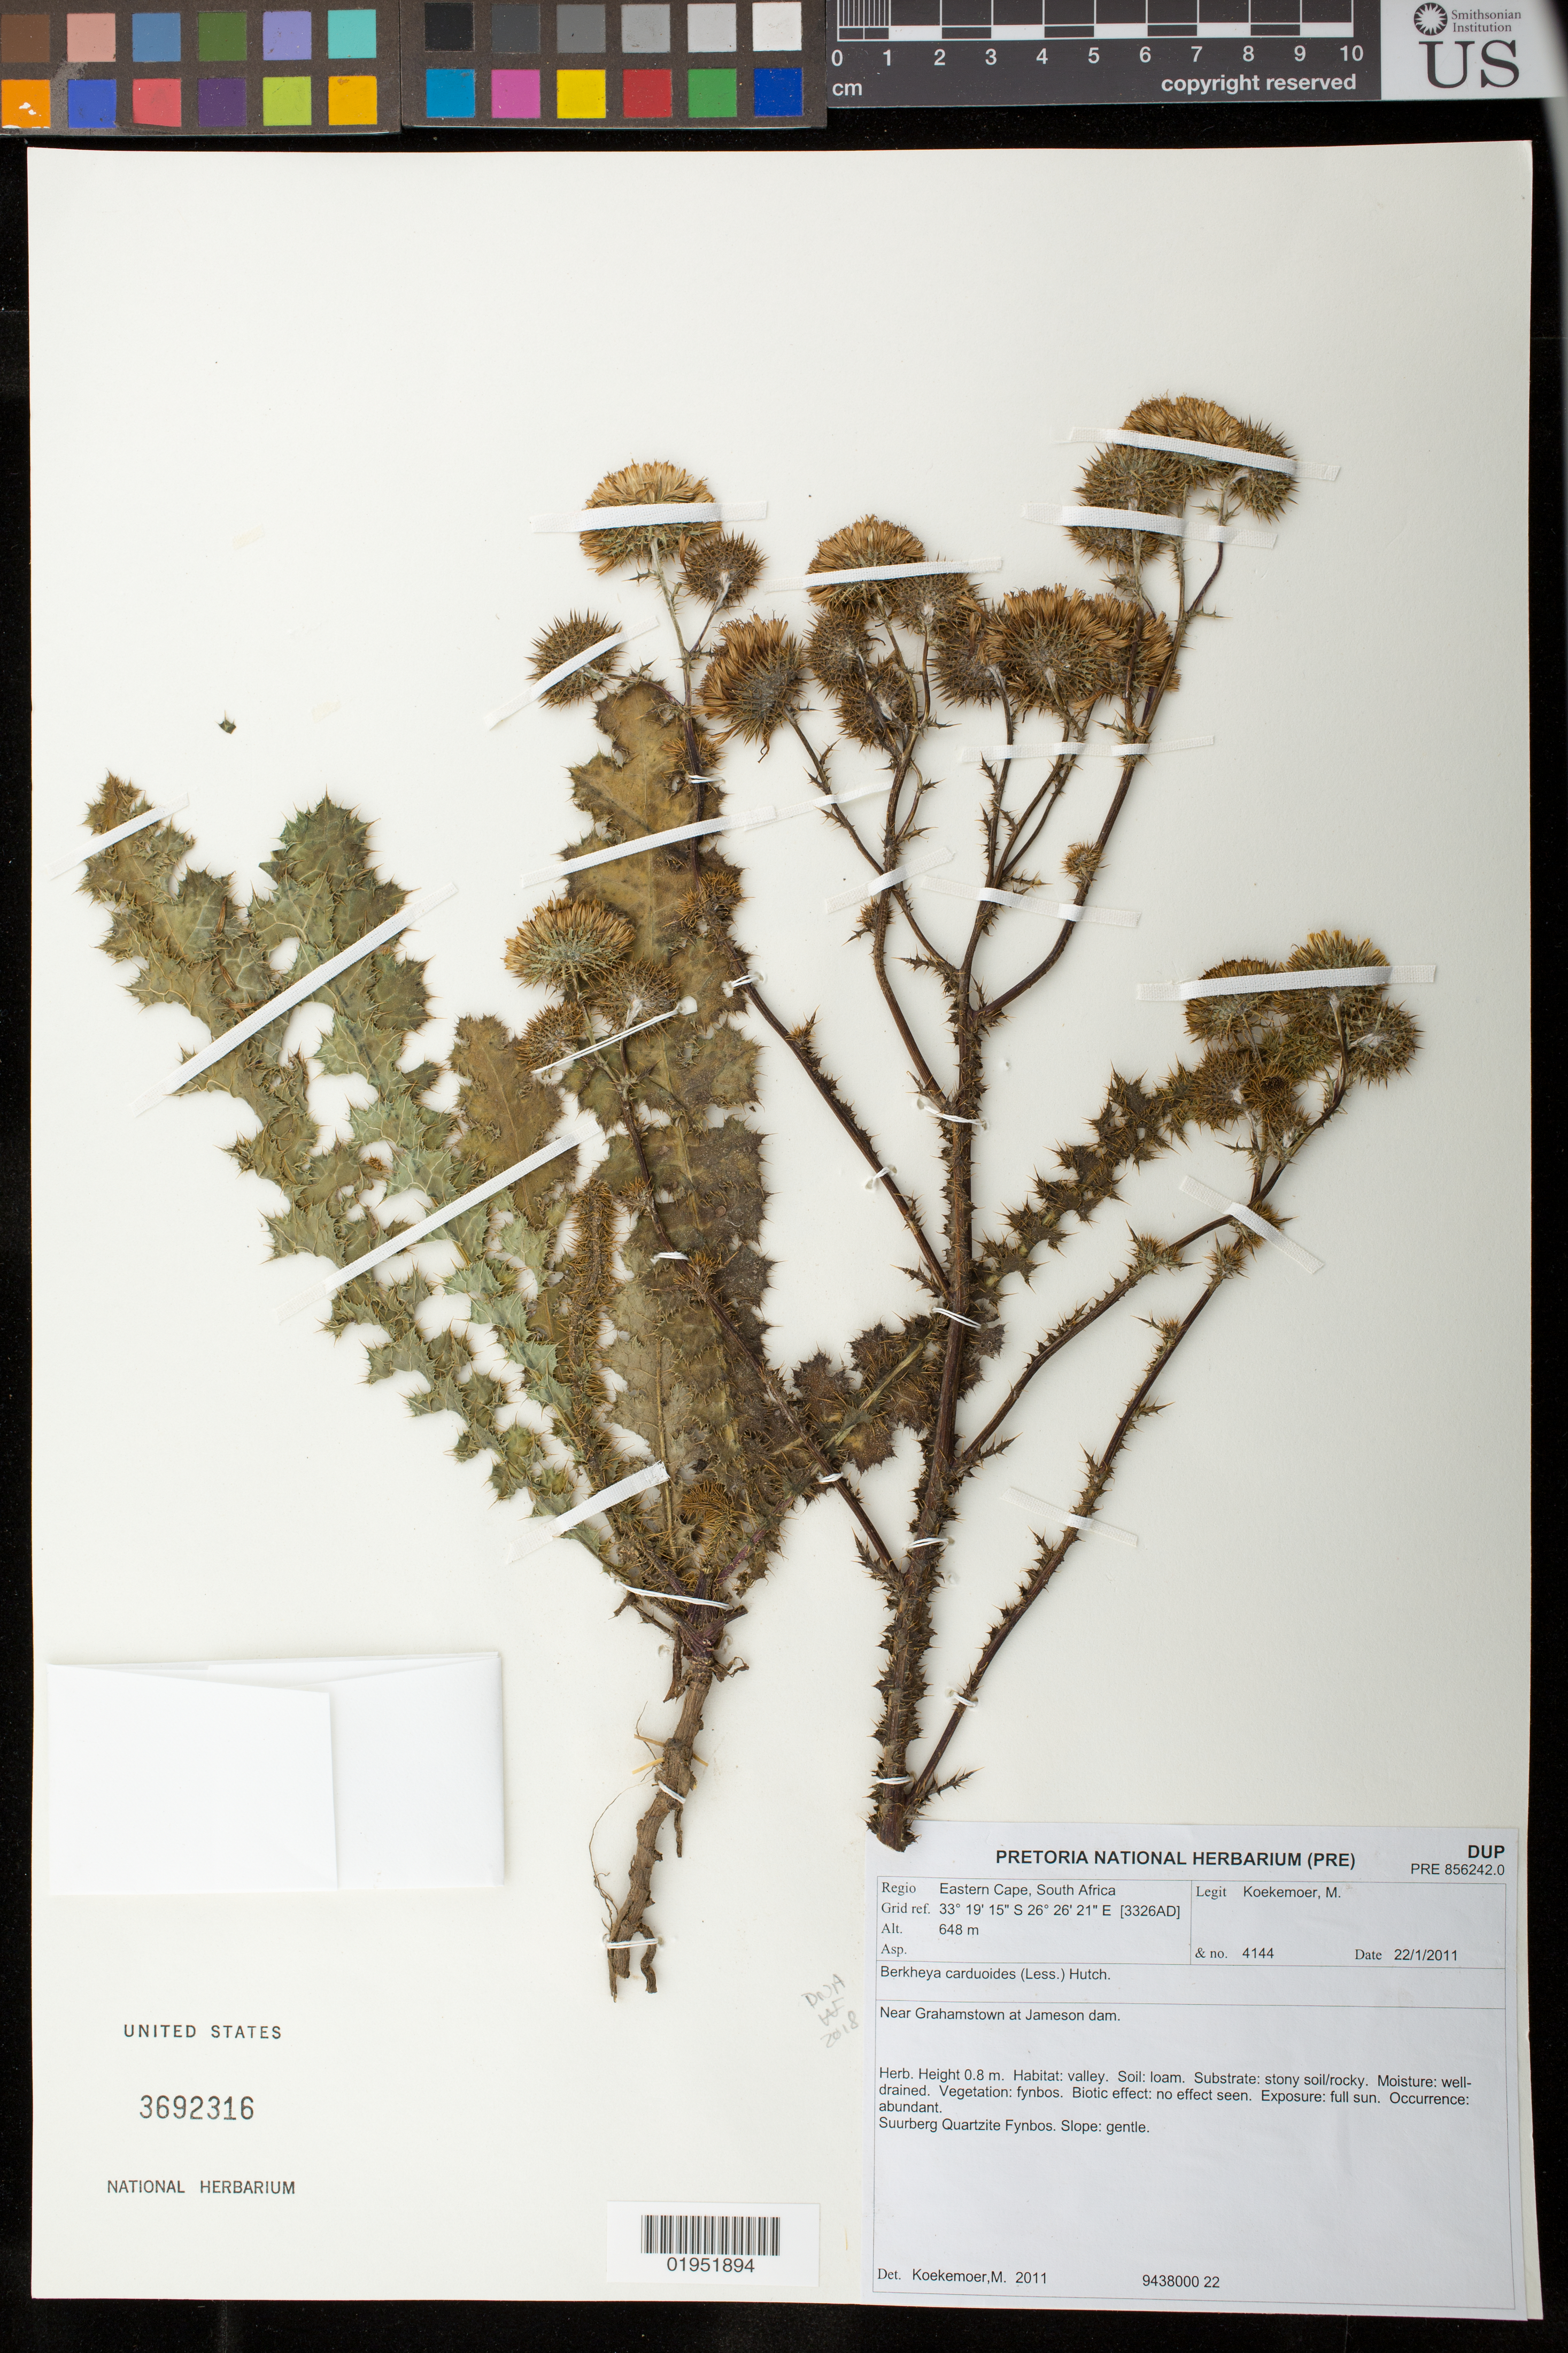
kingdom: Plantae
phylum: Tracheophyta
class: Magnoliopsida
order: Asterales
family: Asteraceae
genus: Berkheya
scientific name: Berkheya carduoides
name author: (Less.) Hutch.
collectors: M. Koekemoer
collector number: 4144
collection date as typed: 22 Jan 2011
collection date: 2011-01-22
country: South Africa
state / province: Eastern Cape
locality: Near Grahamstown at Jameson dam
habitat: Suurberg Quartzite Fynbos; loam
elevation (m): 648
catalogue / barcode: US 3692316